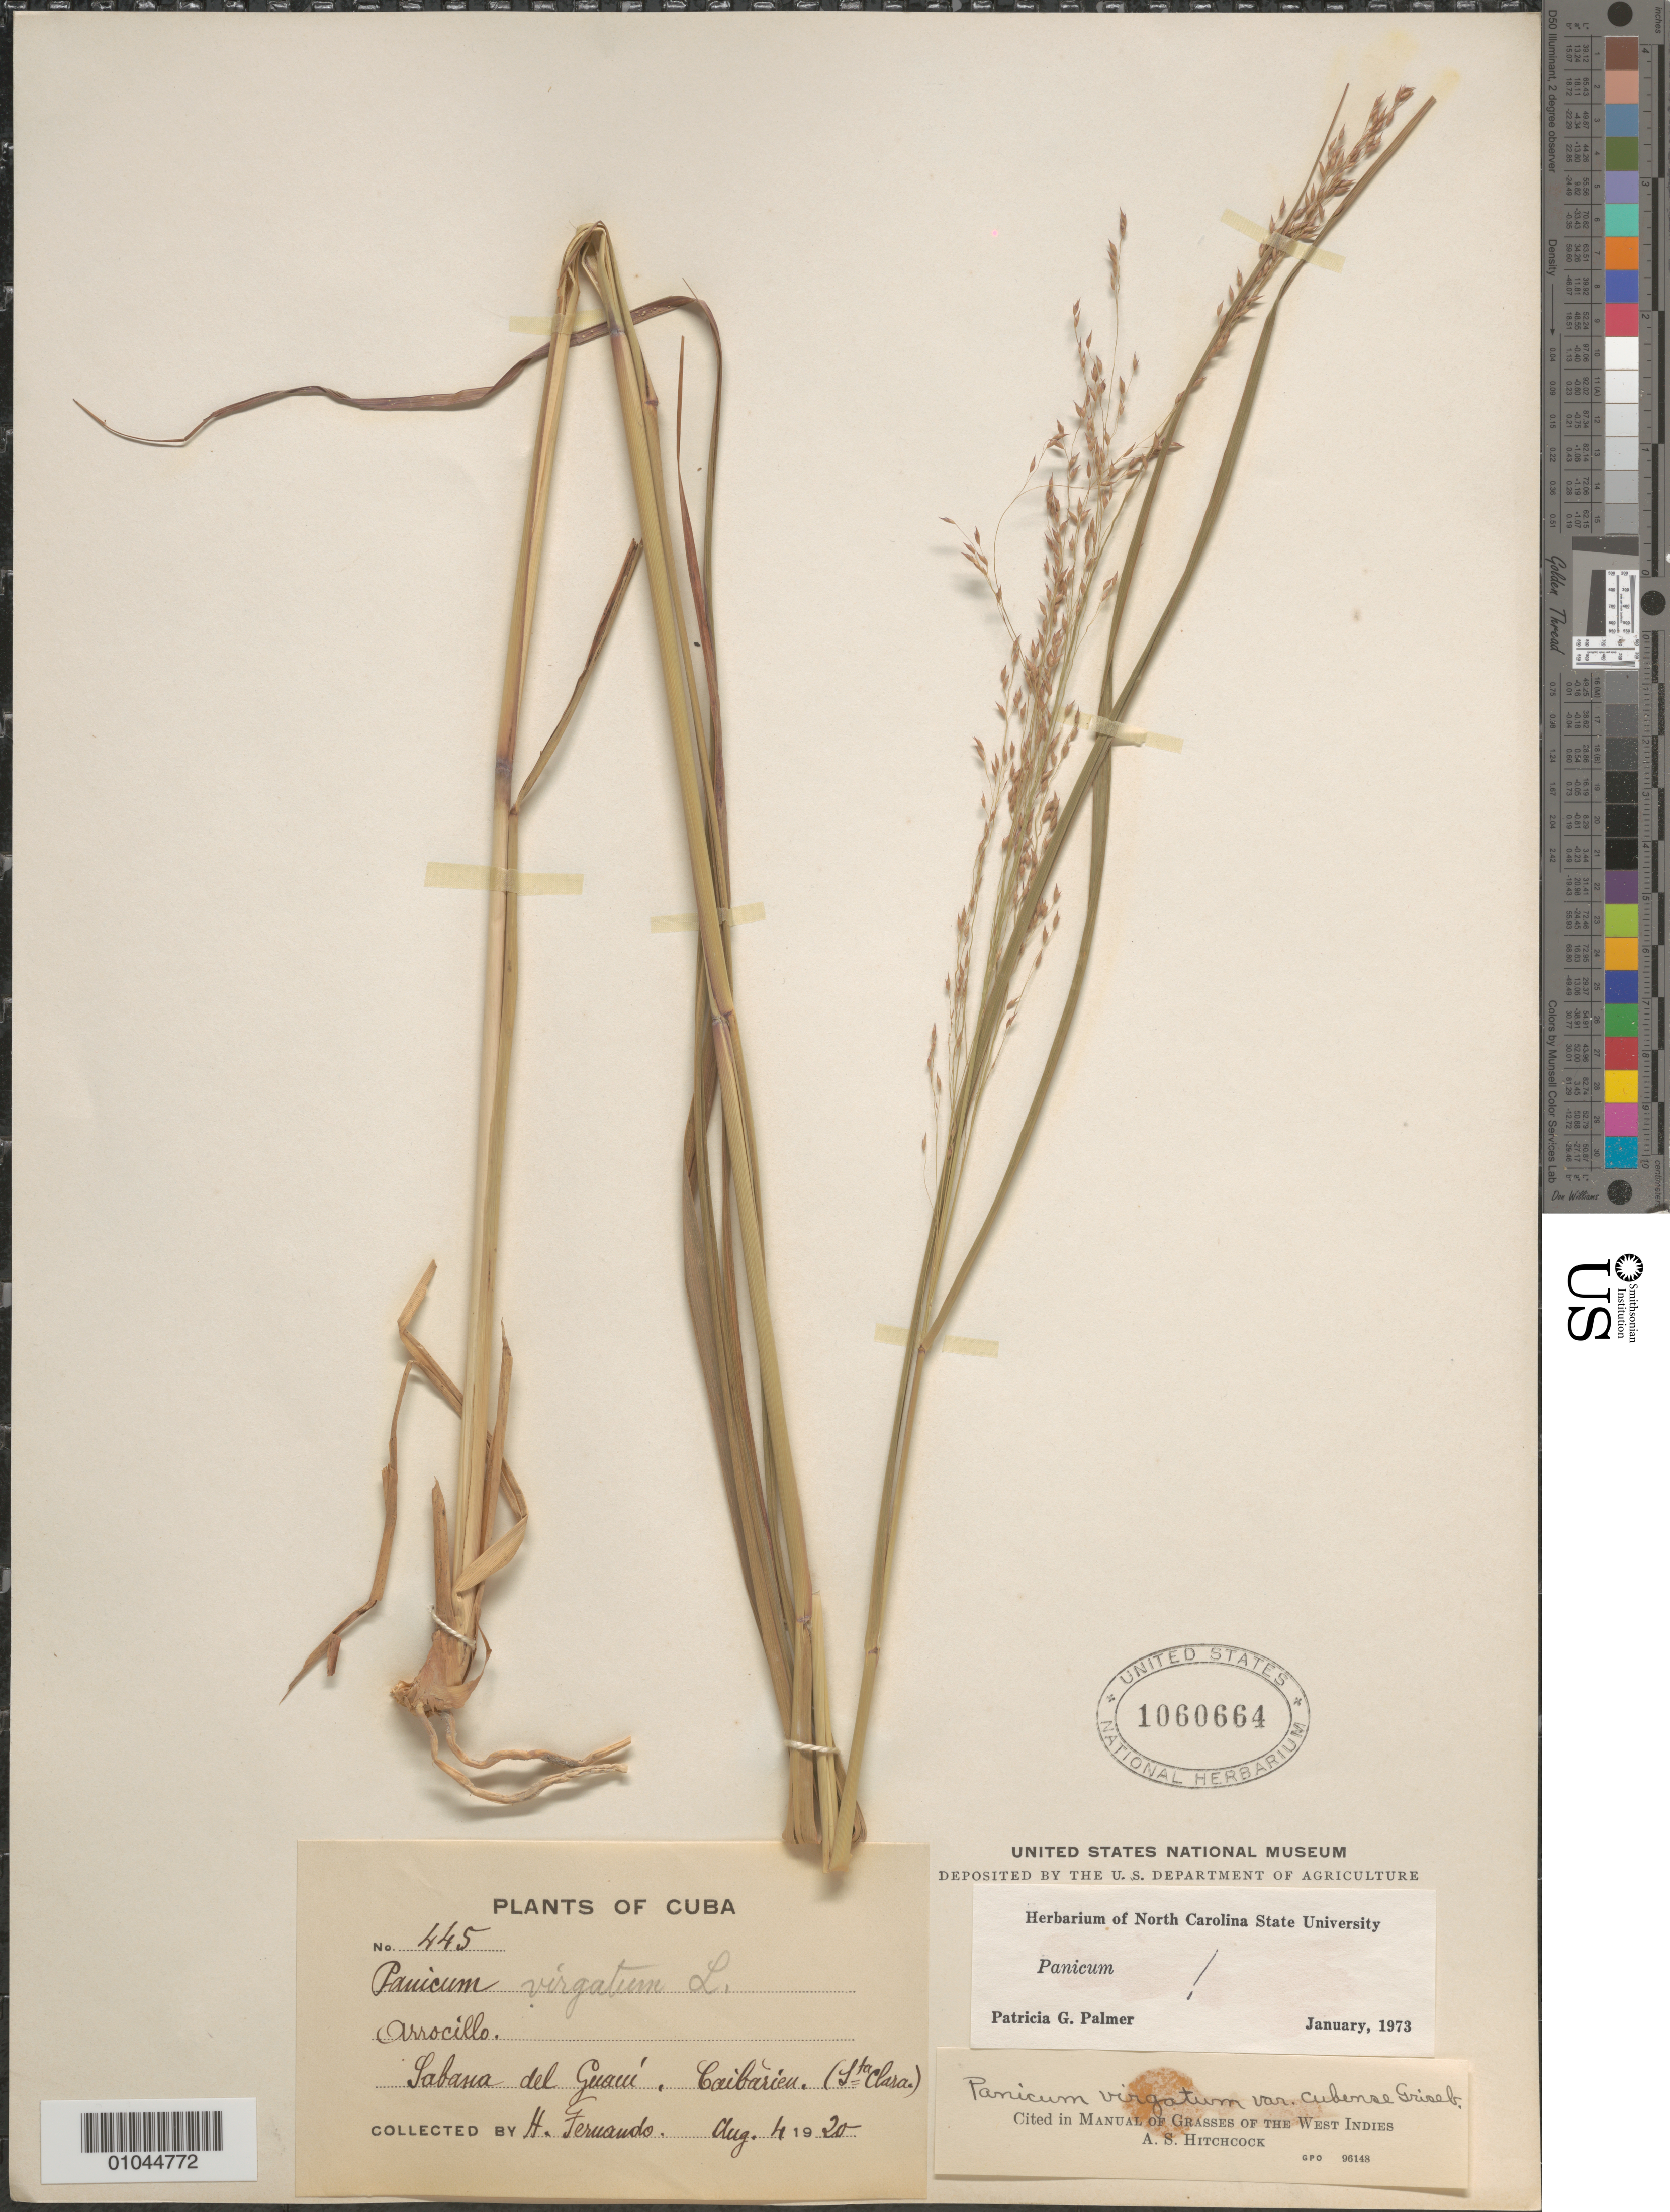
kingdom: Plantae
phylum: Tracheophyta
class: Liliopsida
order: Poales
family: Poaceae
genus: Panicum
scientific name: Panicum virgatum var. cubense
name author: Griseb.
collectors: H. Fernando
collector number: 445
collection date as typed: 04 Aug 1920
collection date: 1920-08-04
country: Cuba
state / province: Villa Clara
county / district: Santa Clara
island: Cuba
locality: Sabana del Guam, Caibarien, Arrocillo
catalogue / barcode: US 1060664